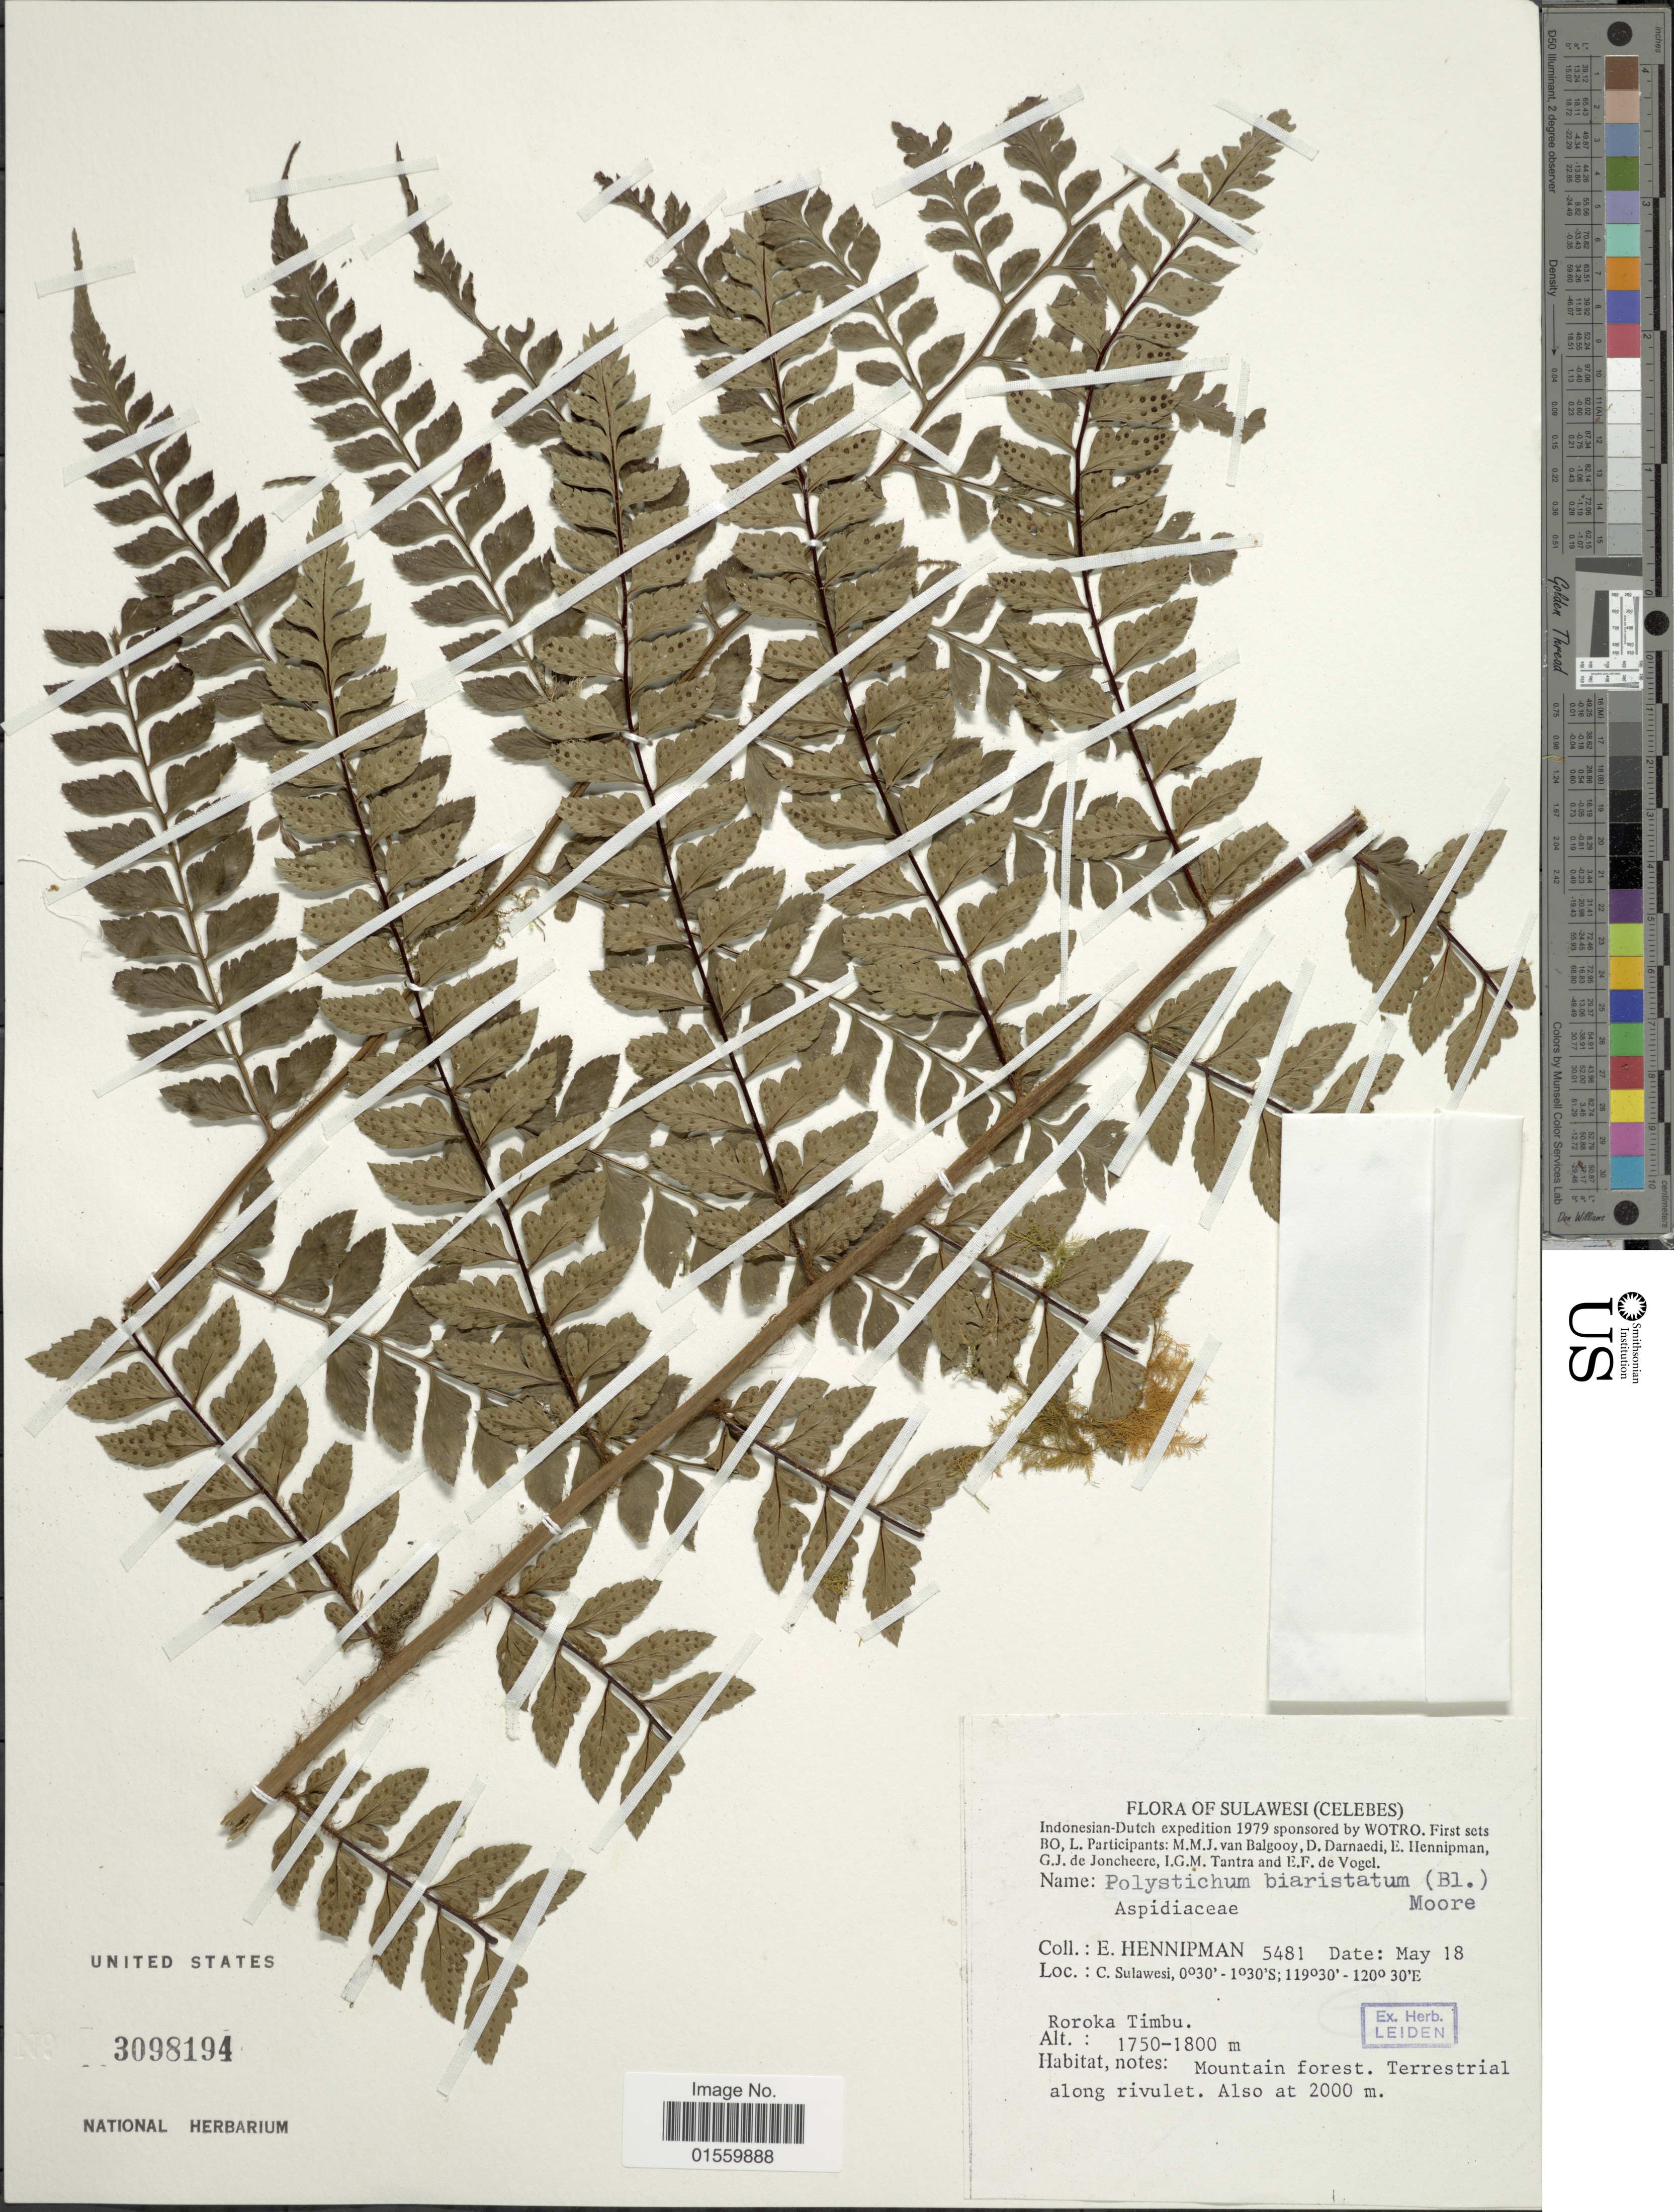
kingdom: Plantae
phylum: Tracheophyta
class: Polypodiopsida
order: Polypodiales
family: Dryopteridaceae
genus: Polystichum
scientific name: Polystichum biaristatum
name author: (Blume) T. Moore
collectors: E. Hennipman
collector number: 5481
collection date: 1979-05-18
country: Indonesia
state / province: Sulawesi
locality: Sulawesi (Celebes), C. Sulawesi, Roroka Timbu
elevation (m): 1750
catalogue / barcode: US 3098194